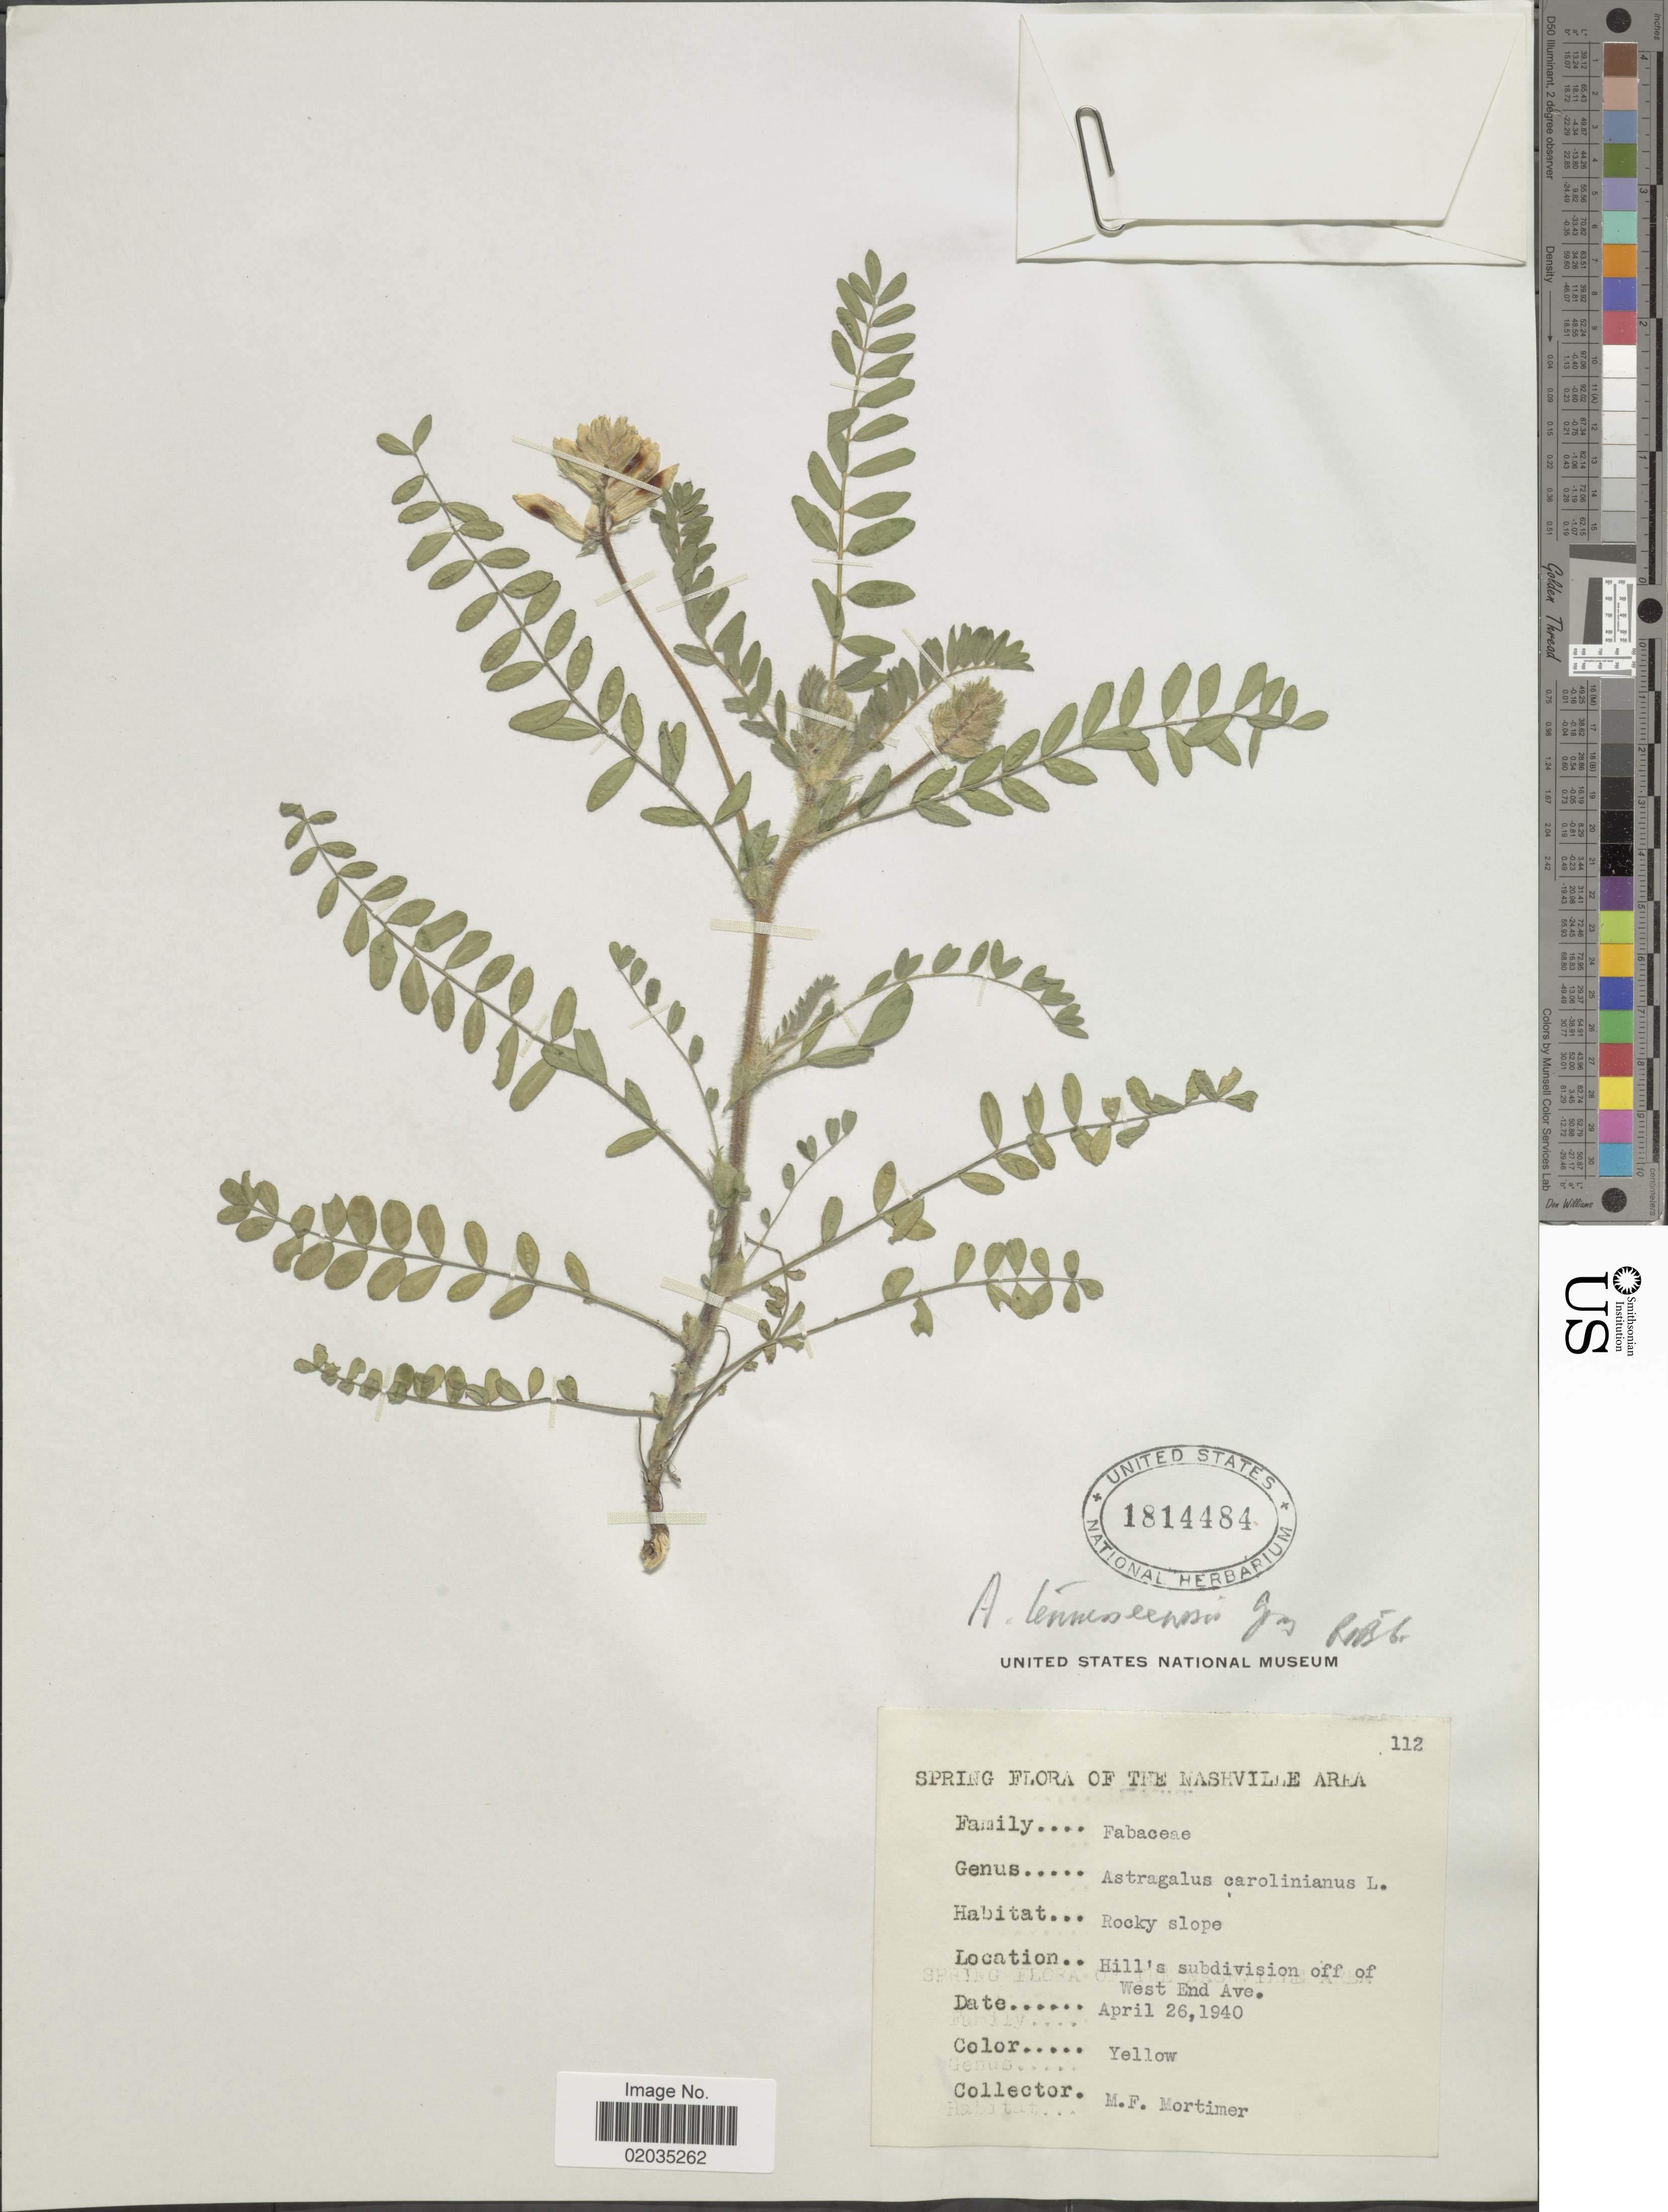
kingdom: Plantae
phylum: Tracheophyta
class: Magnoliopsida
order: Fabales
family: Fabaceae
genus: Astragalus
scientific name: Astragalus tennesseensis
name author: A. Gray ex Chapm.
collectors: M. Mortimer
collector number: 112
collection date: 1940-04-26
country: United States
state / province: Tennessee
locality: Sprin of the Nashville Area, Rocky slope, Hill's subdivision off of West End Ave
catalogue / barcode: US 1814484